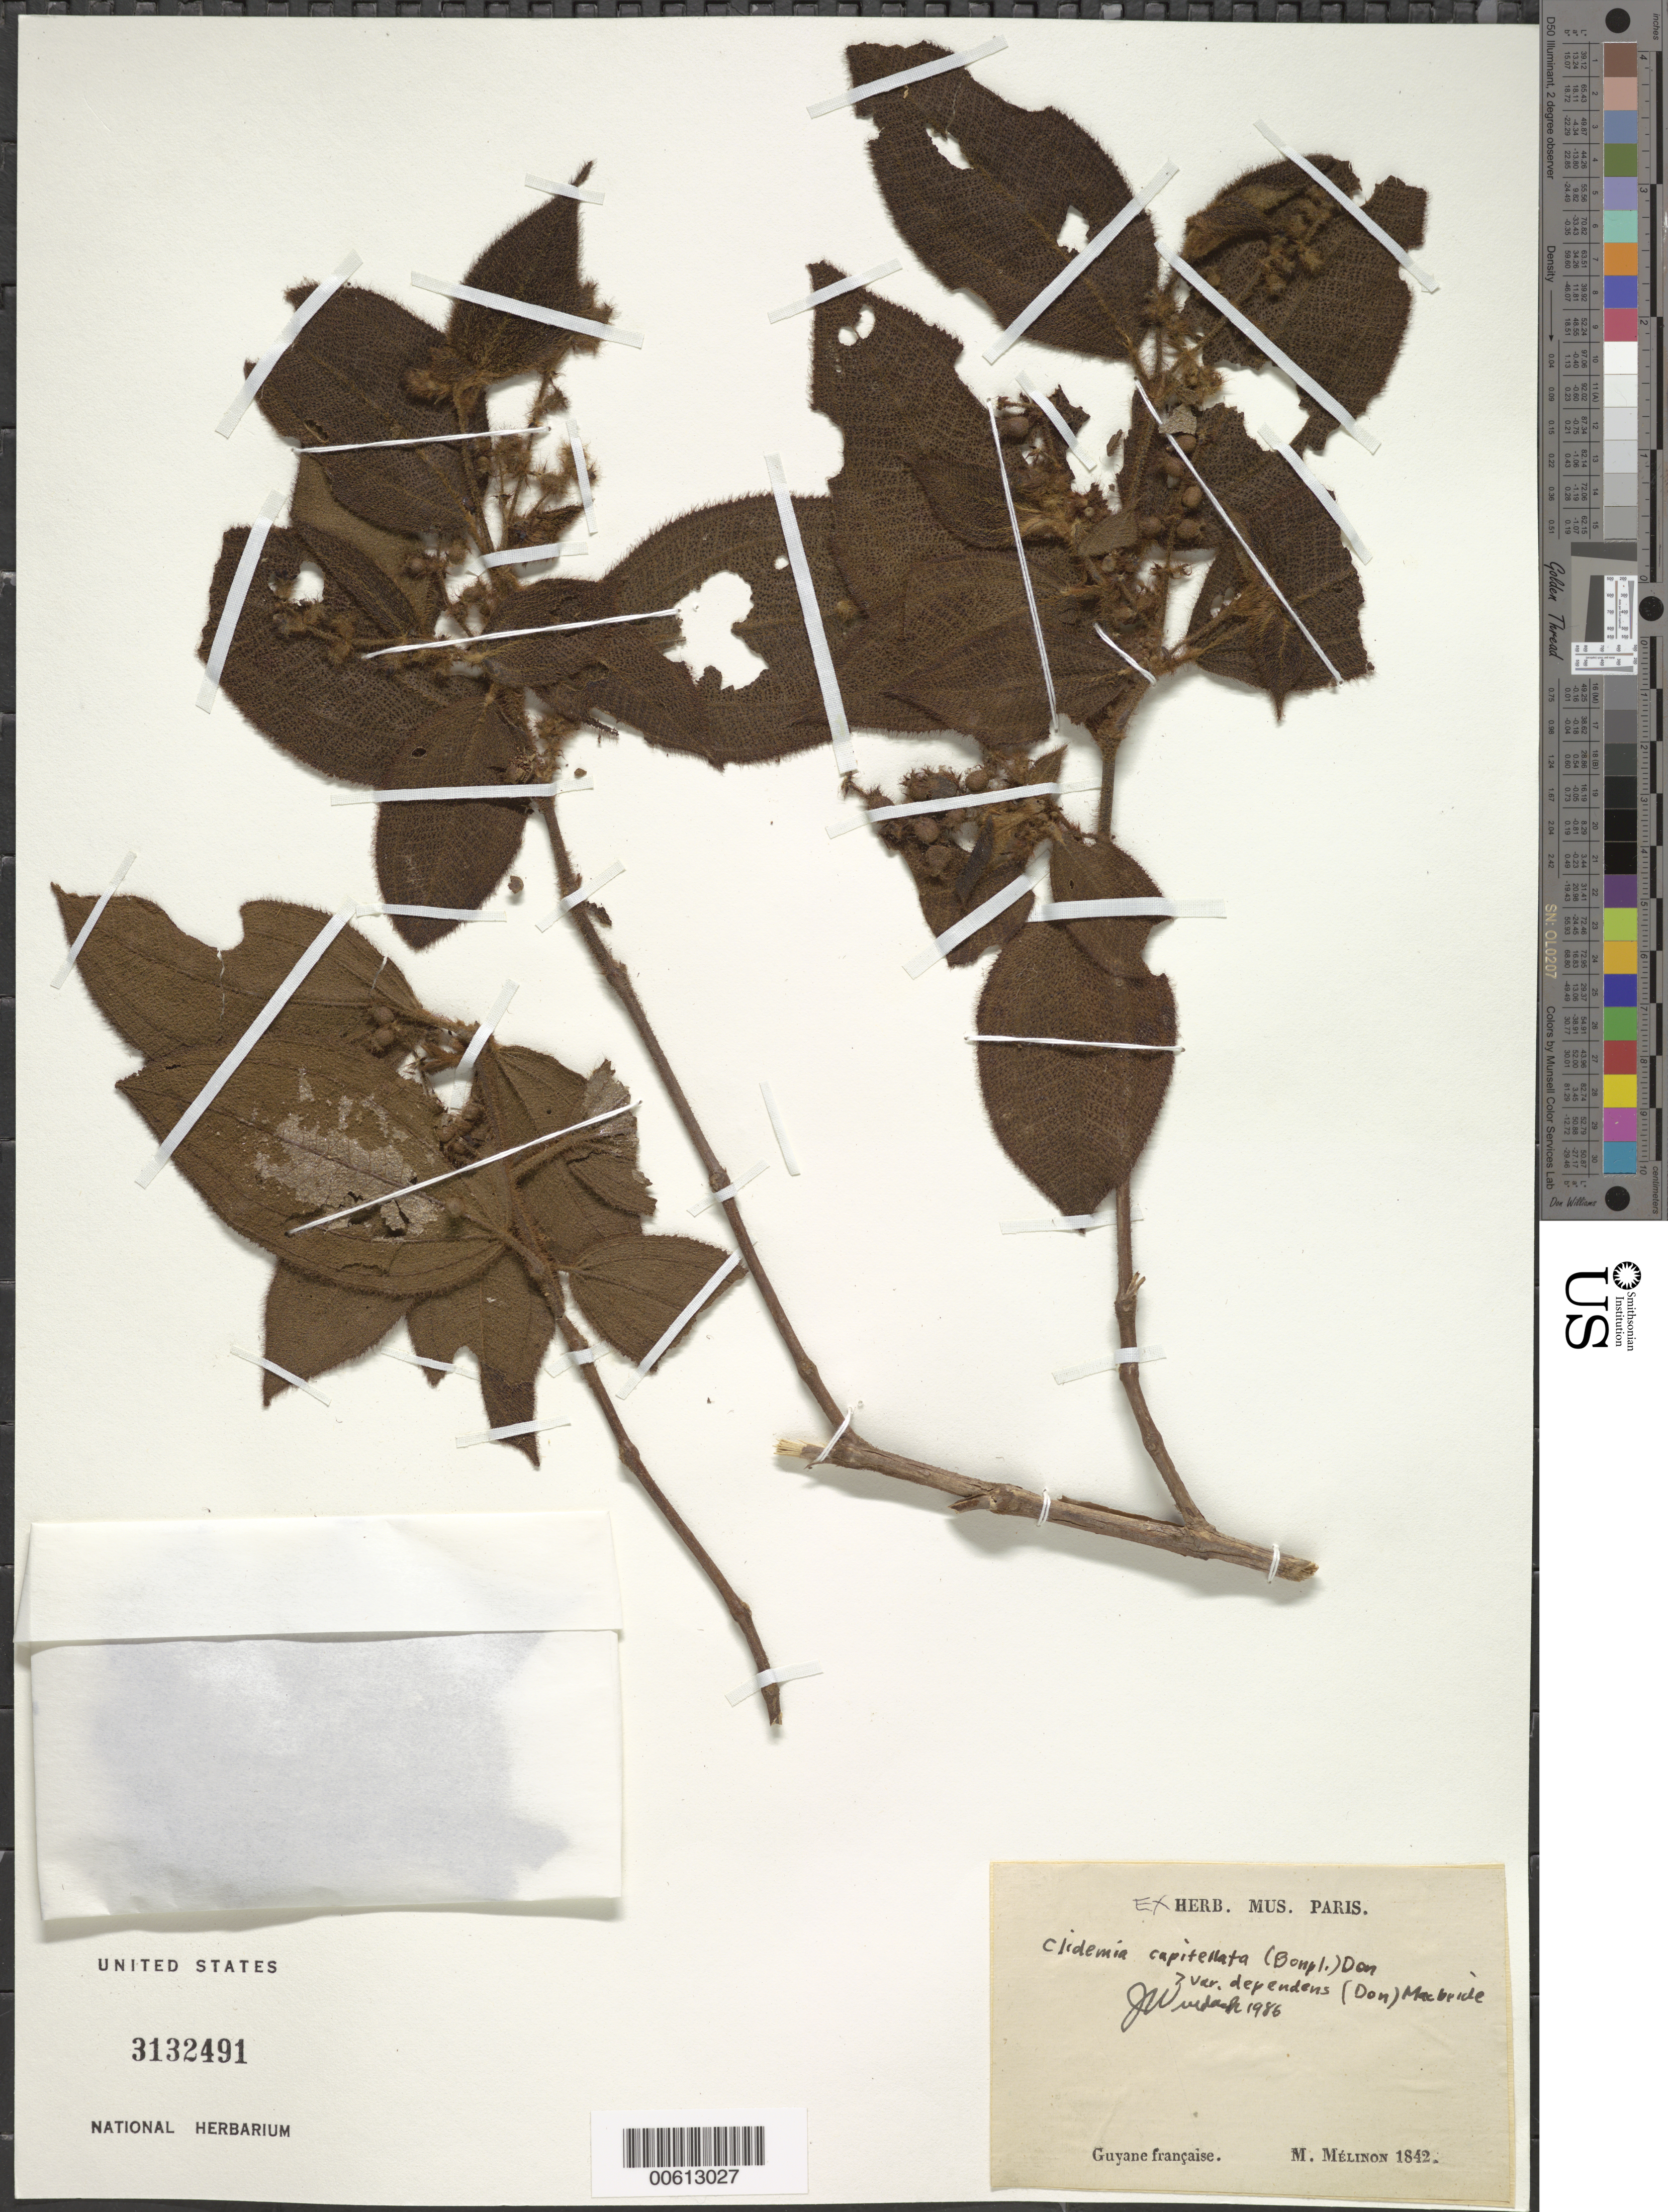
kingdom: Plantae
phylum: Tracheophyta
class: Magnoliopsida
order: Myrtales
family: Melastomataceae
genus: Clidemia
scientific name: Clidemia capitellata var. dependens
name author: (Pav. & D. Don) J.F. Macbr.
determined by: Wurdack, John J., (US), US (UNITED STATES)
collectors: E. Mélinon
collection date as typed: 1842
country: French Guiana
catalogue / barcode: US 3132491